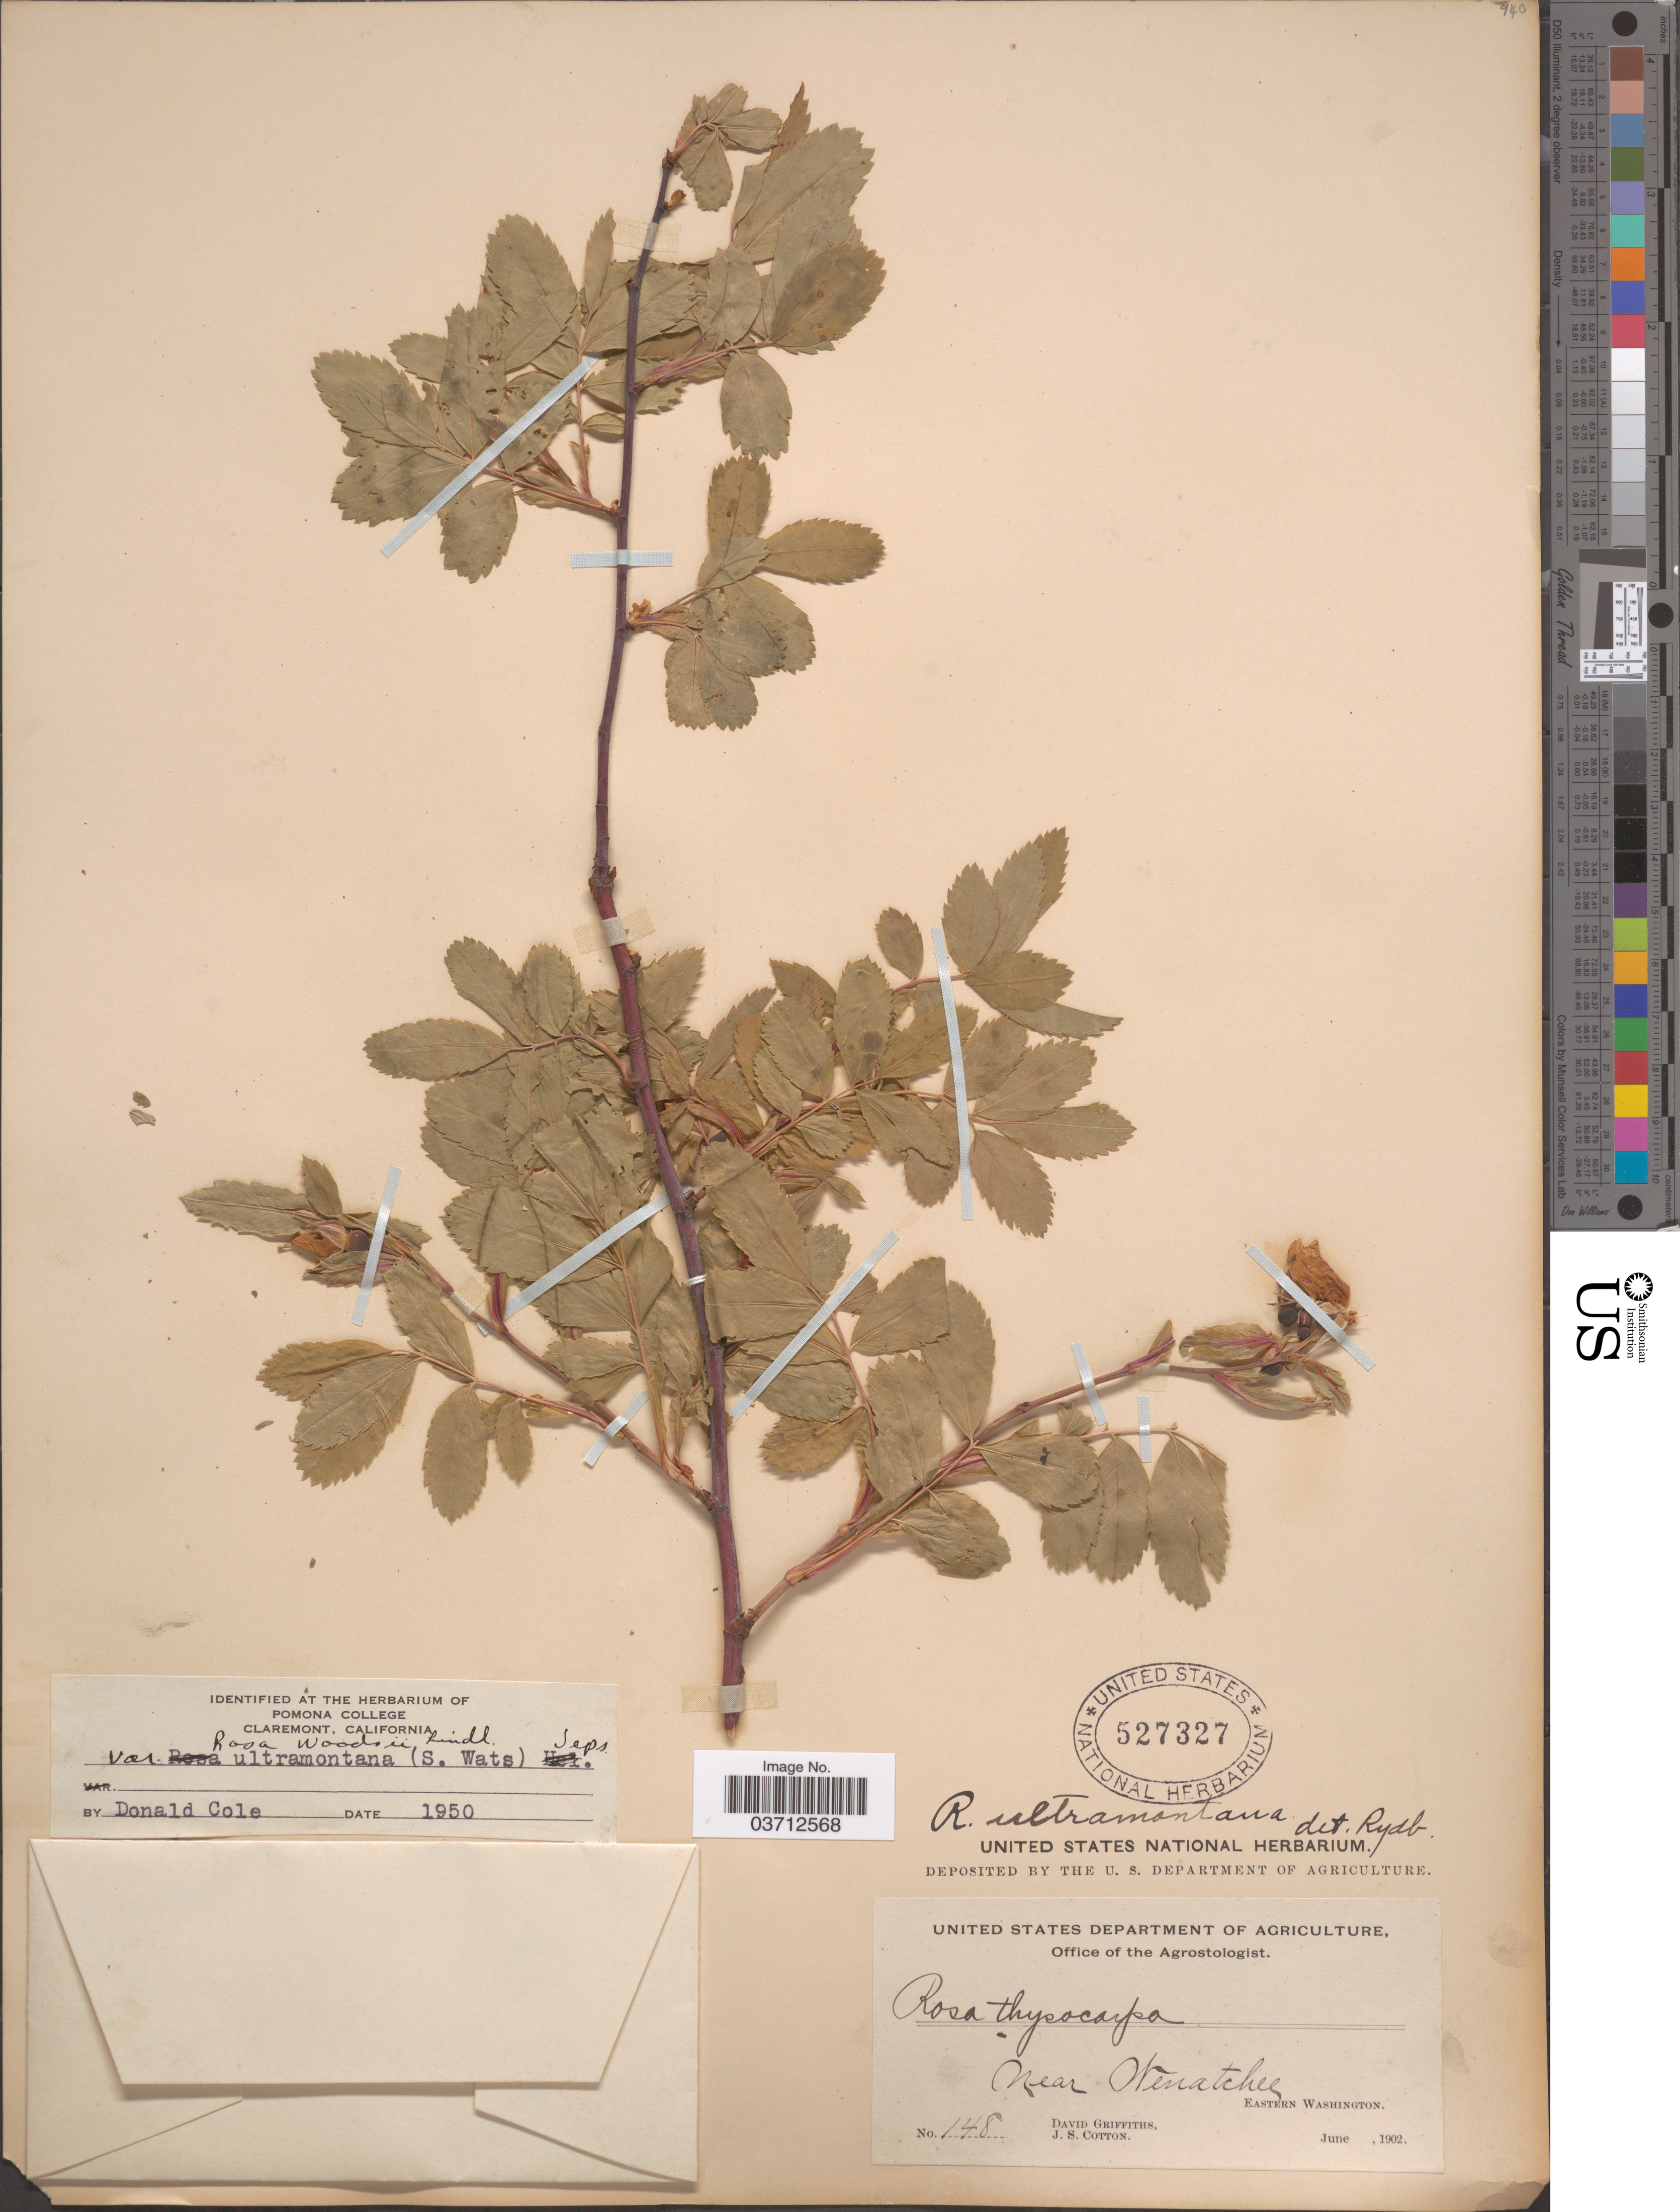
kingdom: Plantae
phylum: Tracheophyta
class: Magnoliopsida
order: Rosales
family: Rosaceae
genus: Rosa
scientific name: Rosa woodsii var. ultramontana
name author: Lindl.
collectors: D. Griffiths & J. S. Cotton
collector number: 148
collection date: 1902-06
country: United States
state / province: Washington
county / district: Chelan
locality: Near Wenatchee. Eastern Washington.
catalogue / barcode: US 527327